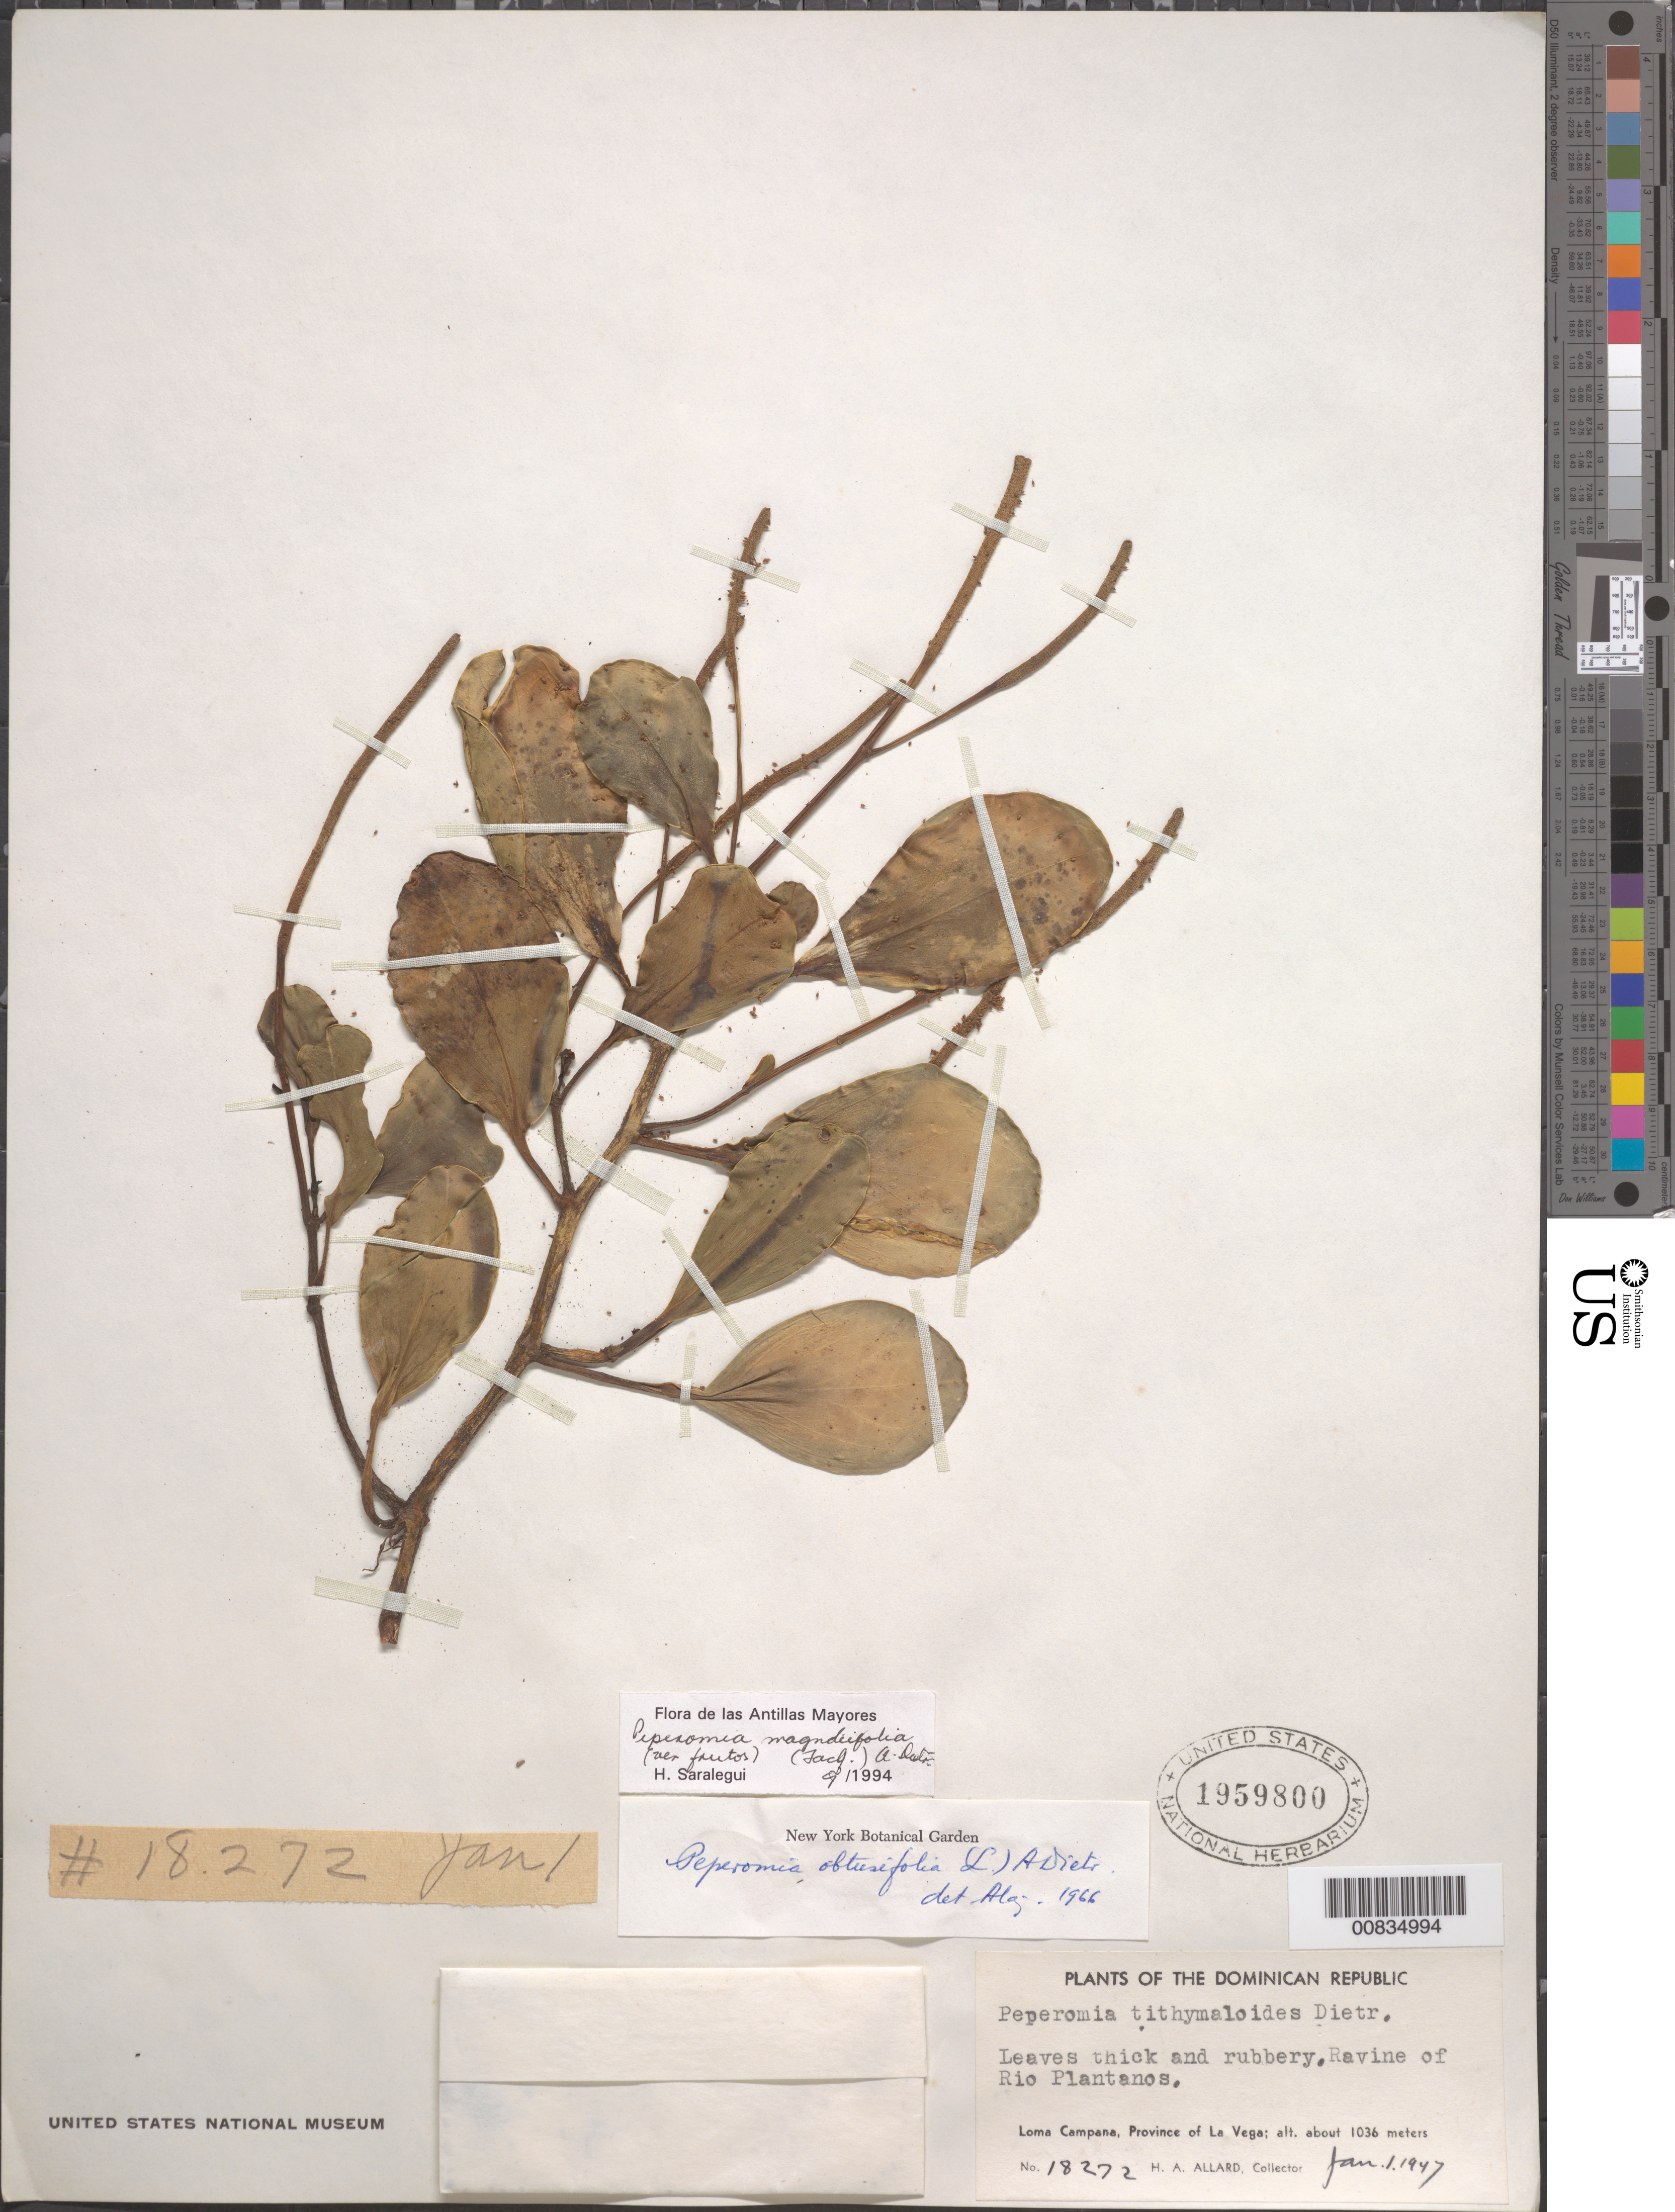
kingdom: Plantae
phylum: Tracheophyta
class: Magnoliopsida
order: Piperales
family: Piperaceae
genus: Peperomia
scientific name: Peperomia magnoliifolia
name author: (Jacq.) A. Dietr.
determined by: Saralegui Boza, H., (HAJB), Jardin Botanico Nacional (Habana)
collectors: H. A. Allard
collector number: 18272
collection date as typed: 01 Jan 1947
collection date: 1947-01-01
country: Dominican Republic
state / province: La Vega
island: Hispaniola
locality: Loma Campana. Ravine of Río Plantanos.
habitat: Ravine.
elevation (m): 1036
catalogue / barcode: US 1959800